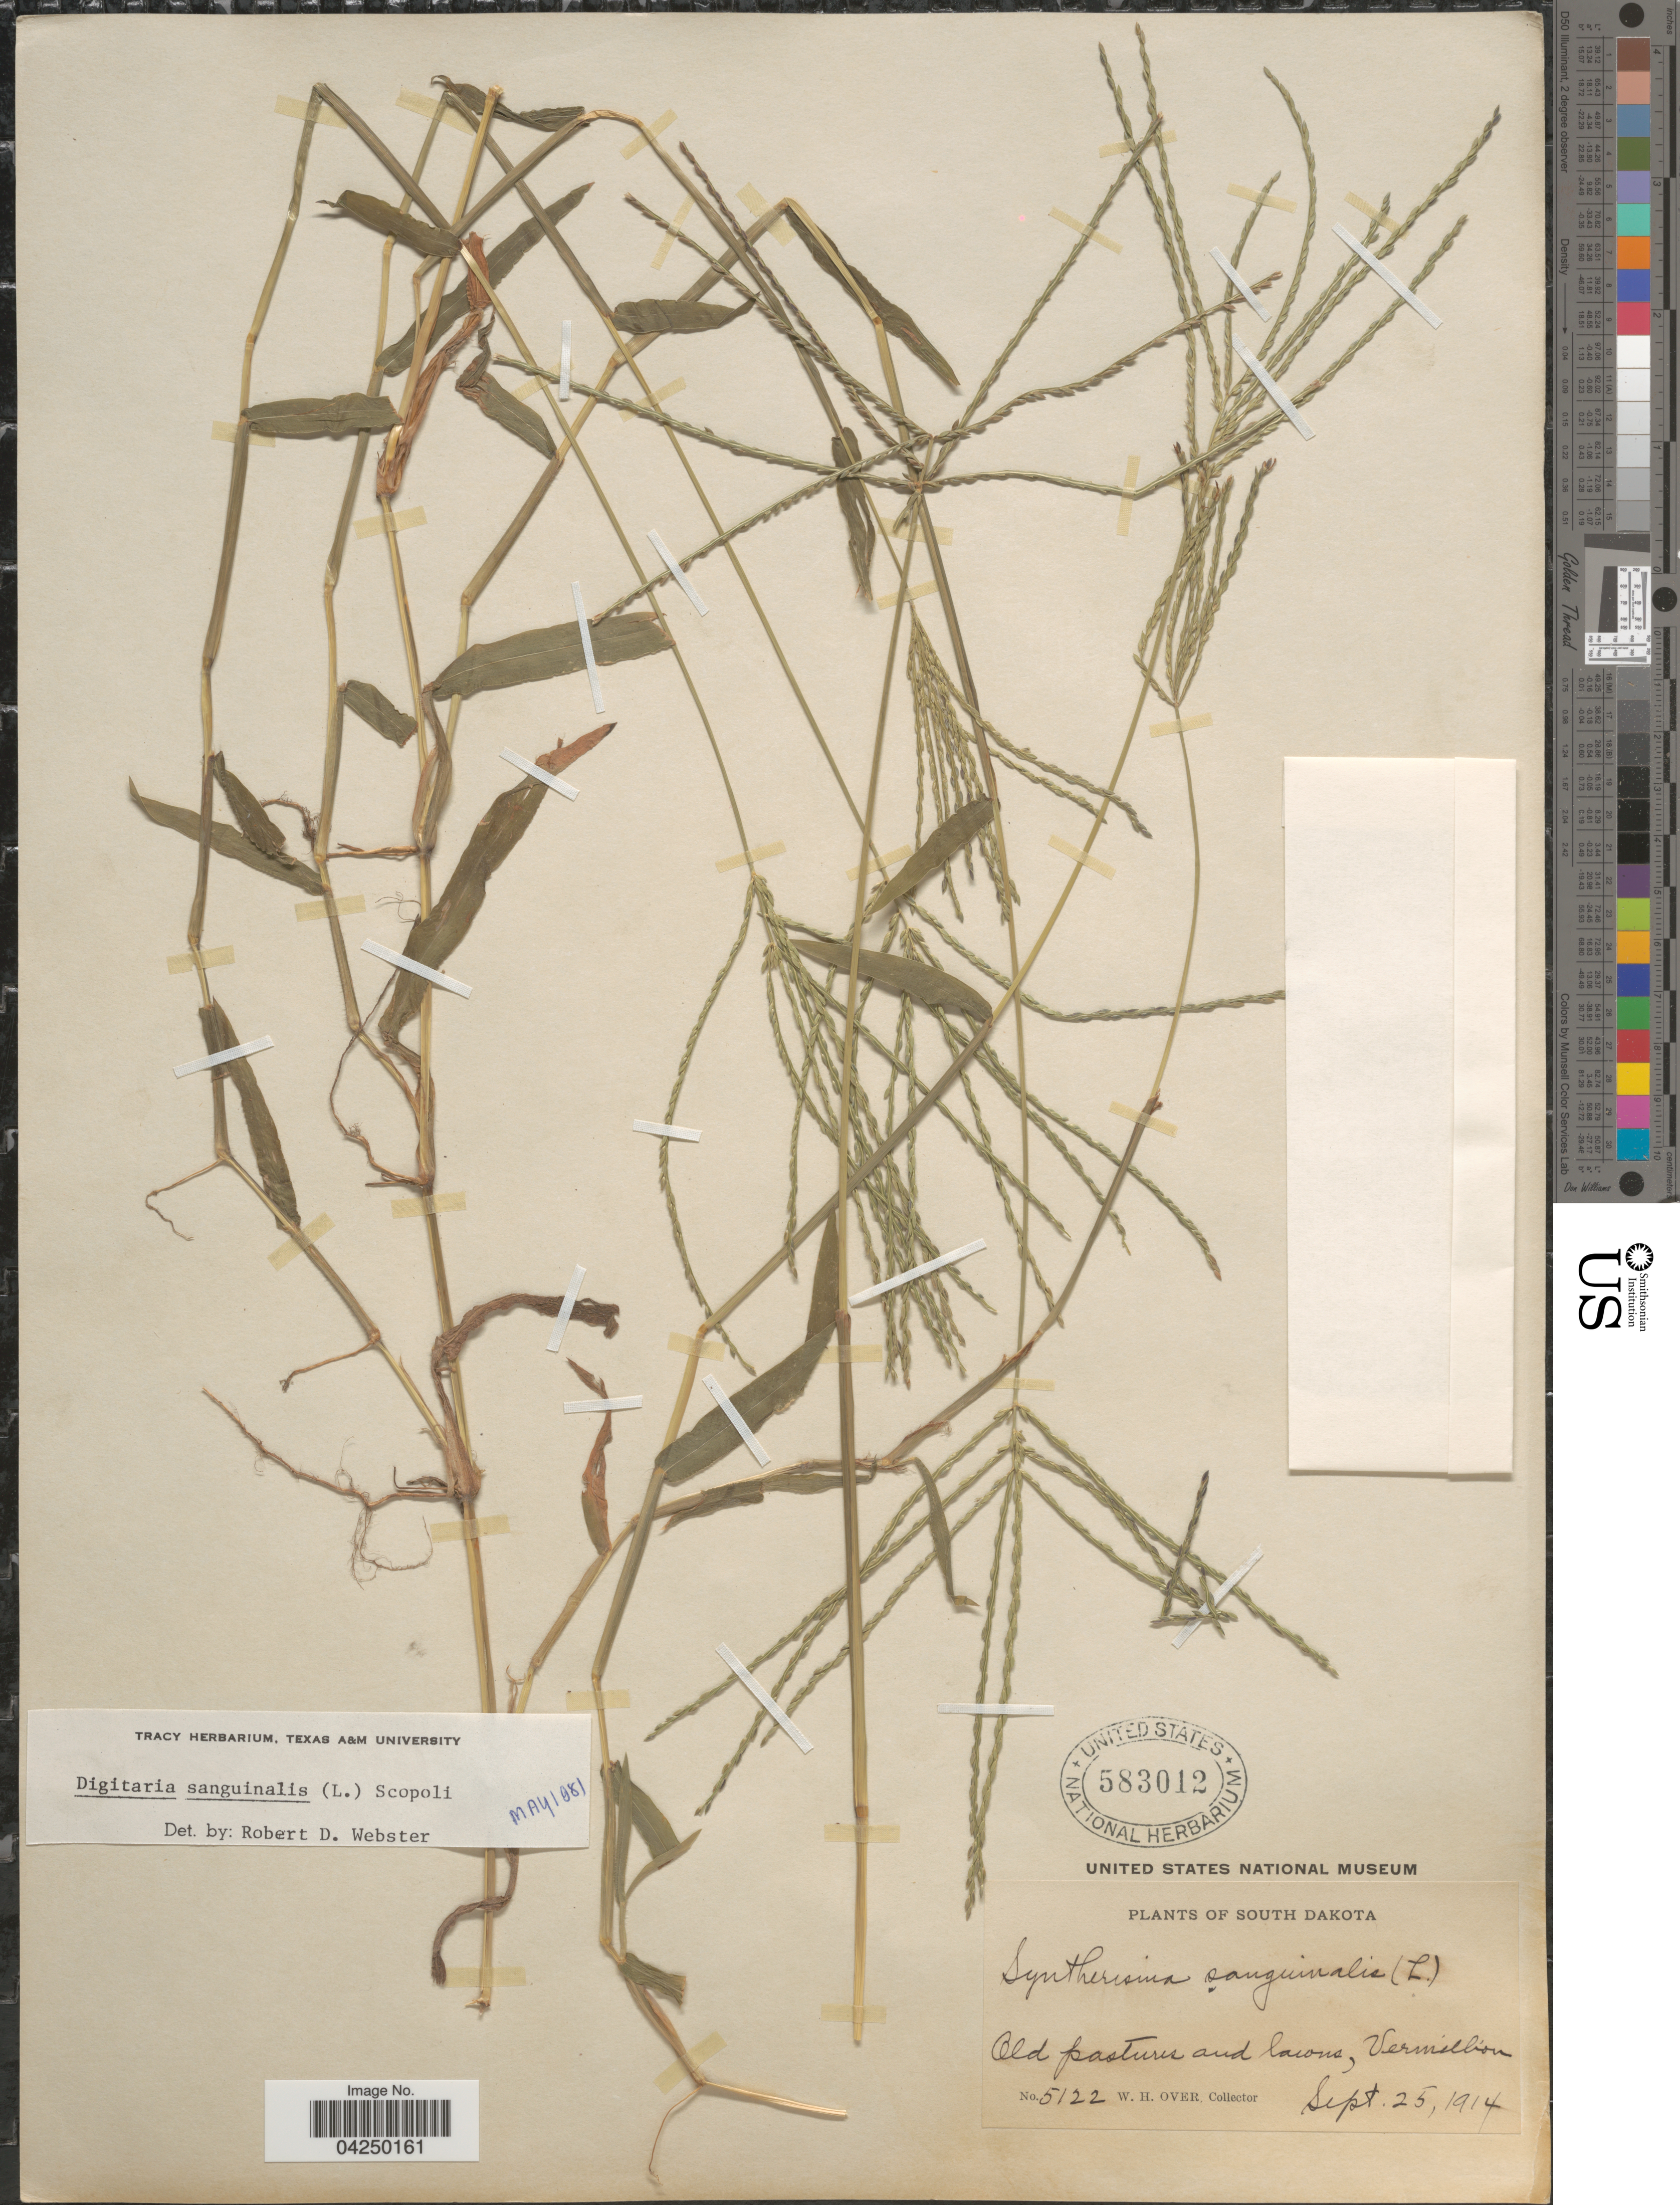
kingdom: Plantae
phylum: Tracheophyta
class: Liliopsida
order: Poales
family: Poaceae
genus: Digitaria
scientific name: Digitaria sanguinalis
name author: (L.) Scop.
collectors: W. Over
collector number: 5122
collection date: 1914-09-25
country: United States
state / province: South Dakota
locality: Old pastures and lawns, Vermillion.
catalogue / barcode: US 583012